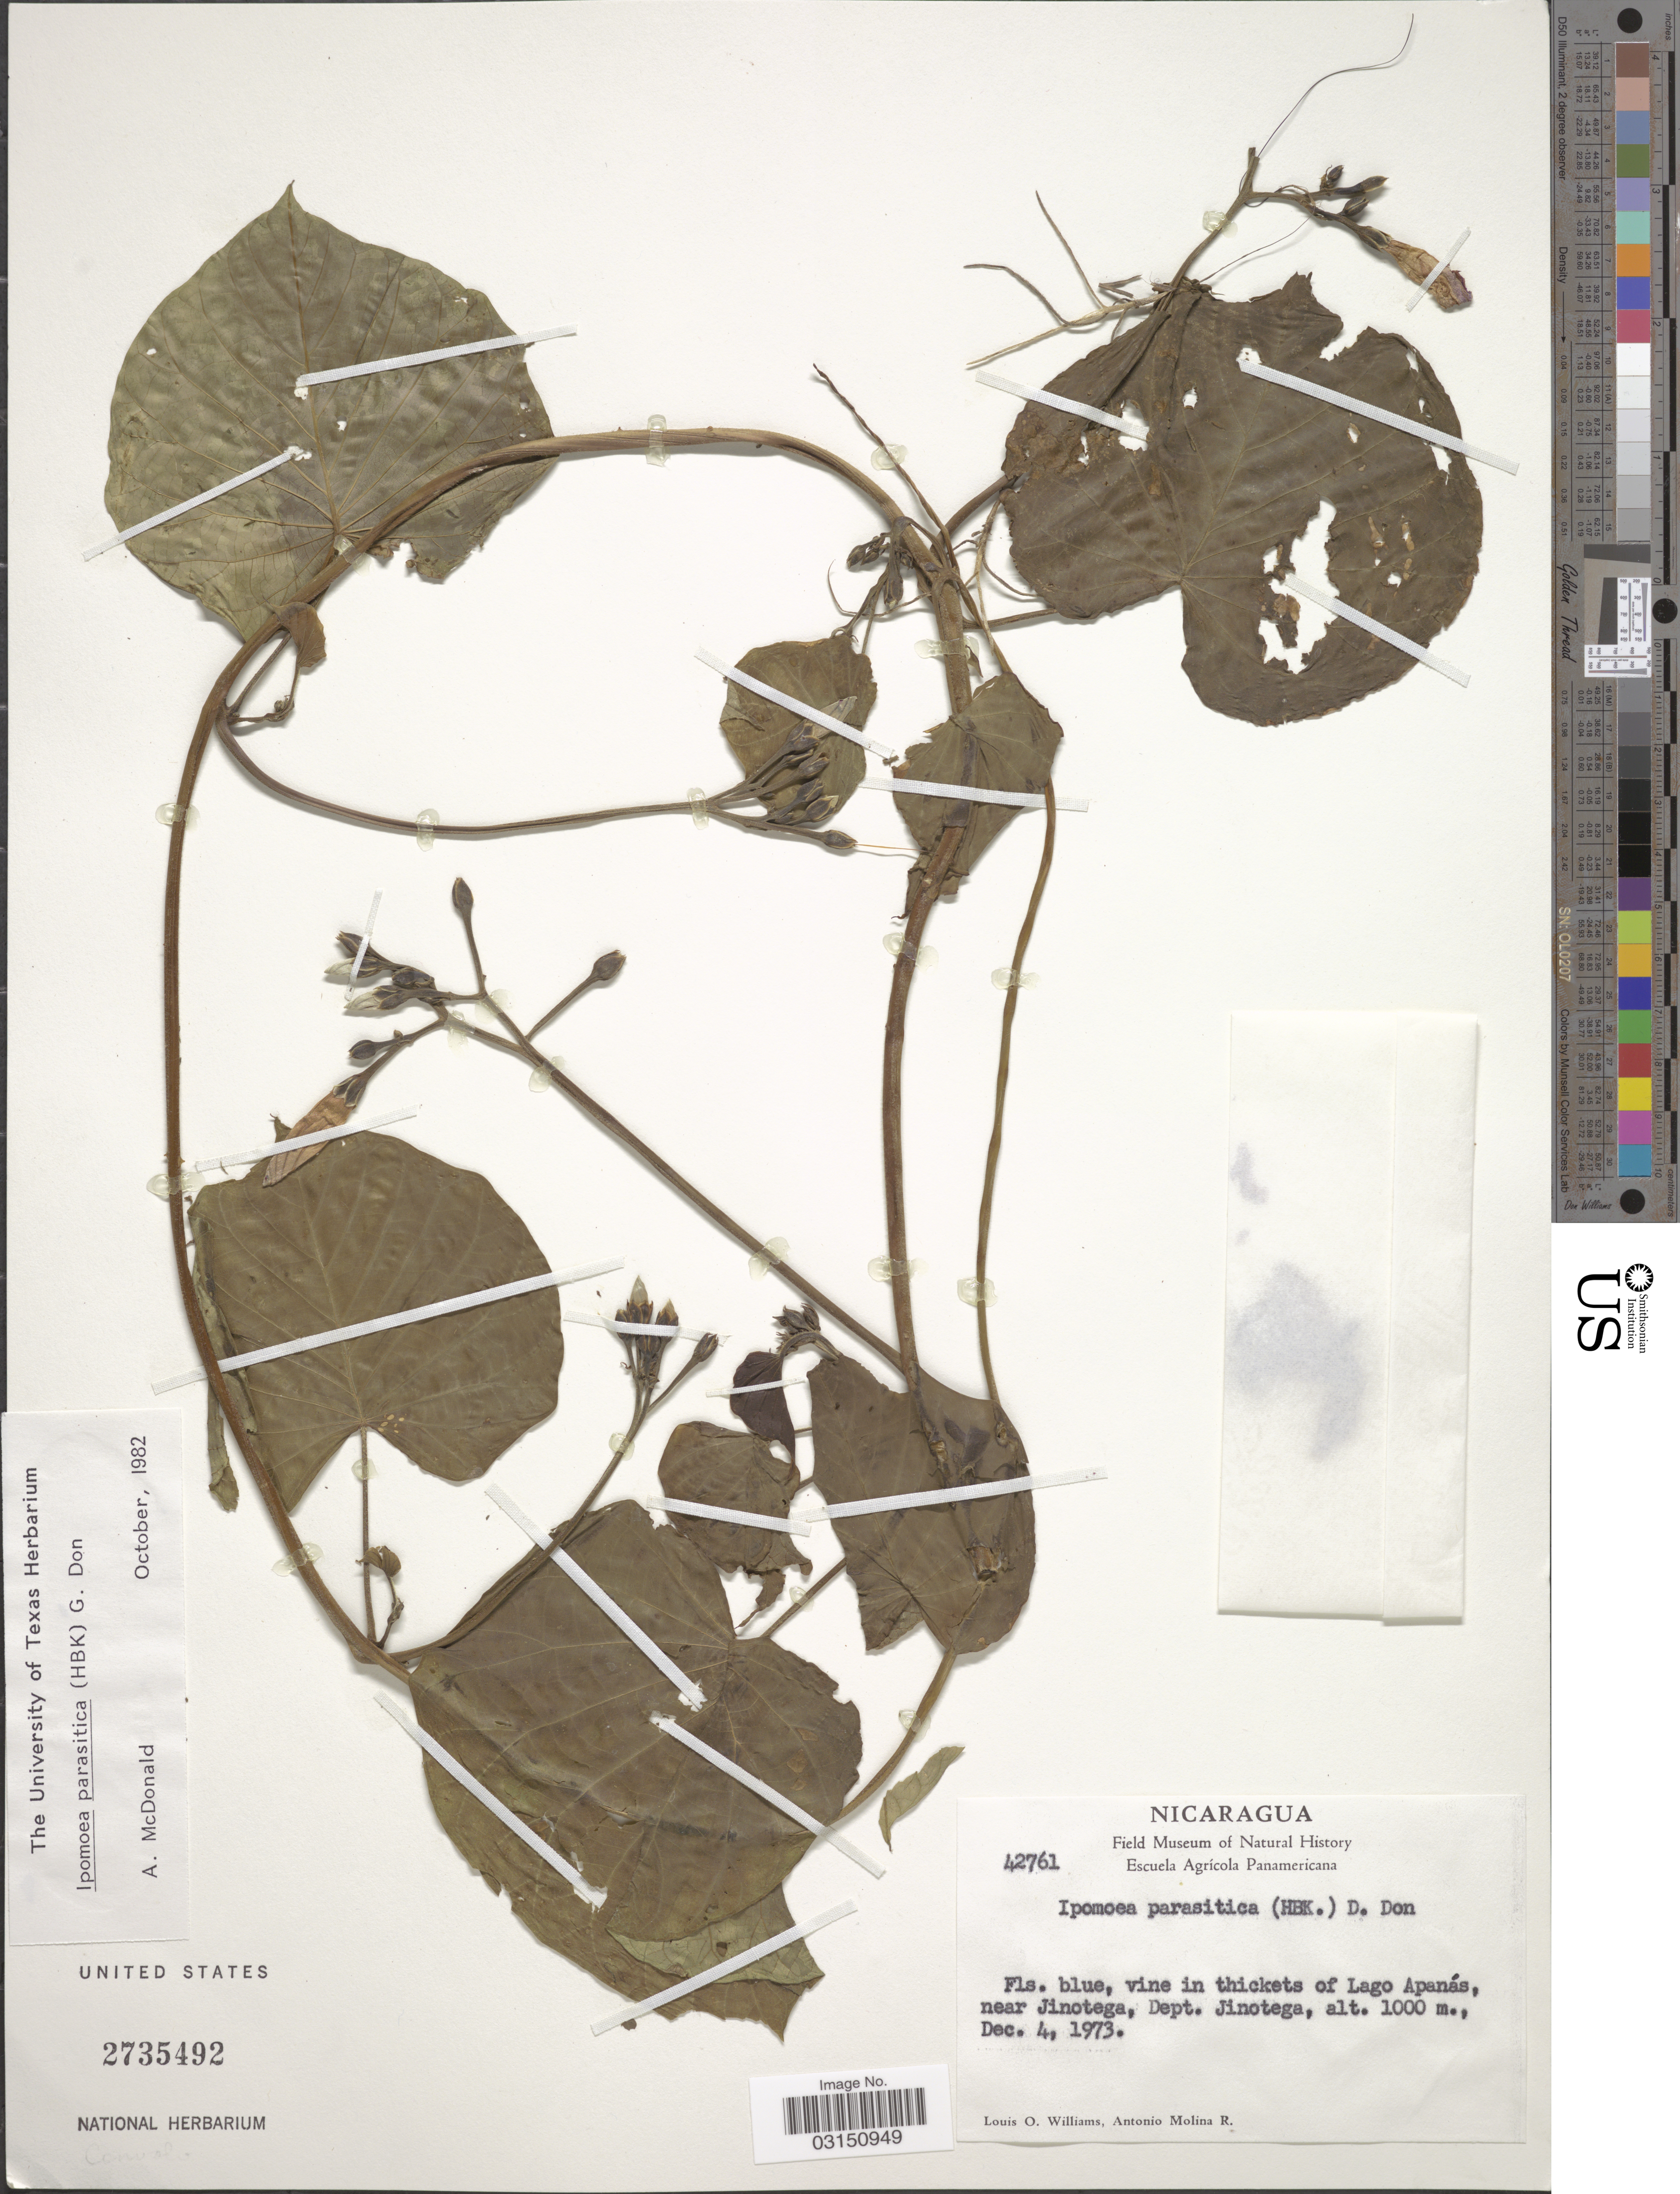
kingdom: Plantae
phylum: Tracheophyta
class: Magnoliopsida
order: Solanales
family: Convolvulaceae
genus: Ipomoea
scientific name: Ipomoea parasitica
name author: (Kunth) G. Don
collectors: L. O. Williams & A. Molina R.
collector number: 42761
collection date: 1973-12-04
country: Nicaragua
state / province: Jinotega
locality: Vine in thickets of Lago Apanás, near Jinotega.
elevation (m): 1000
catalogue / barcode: US 2735492